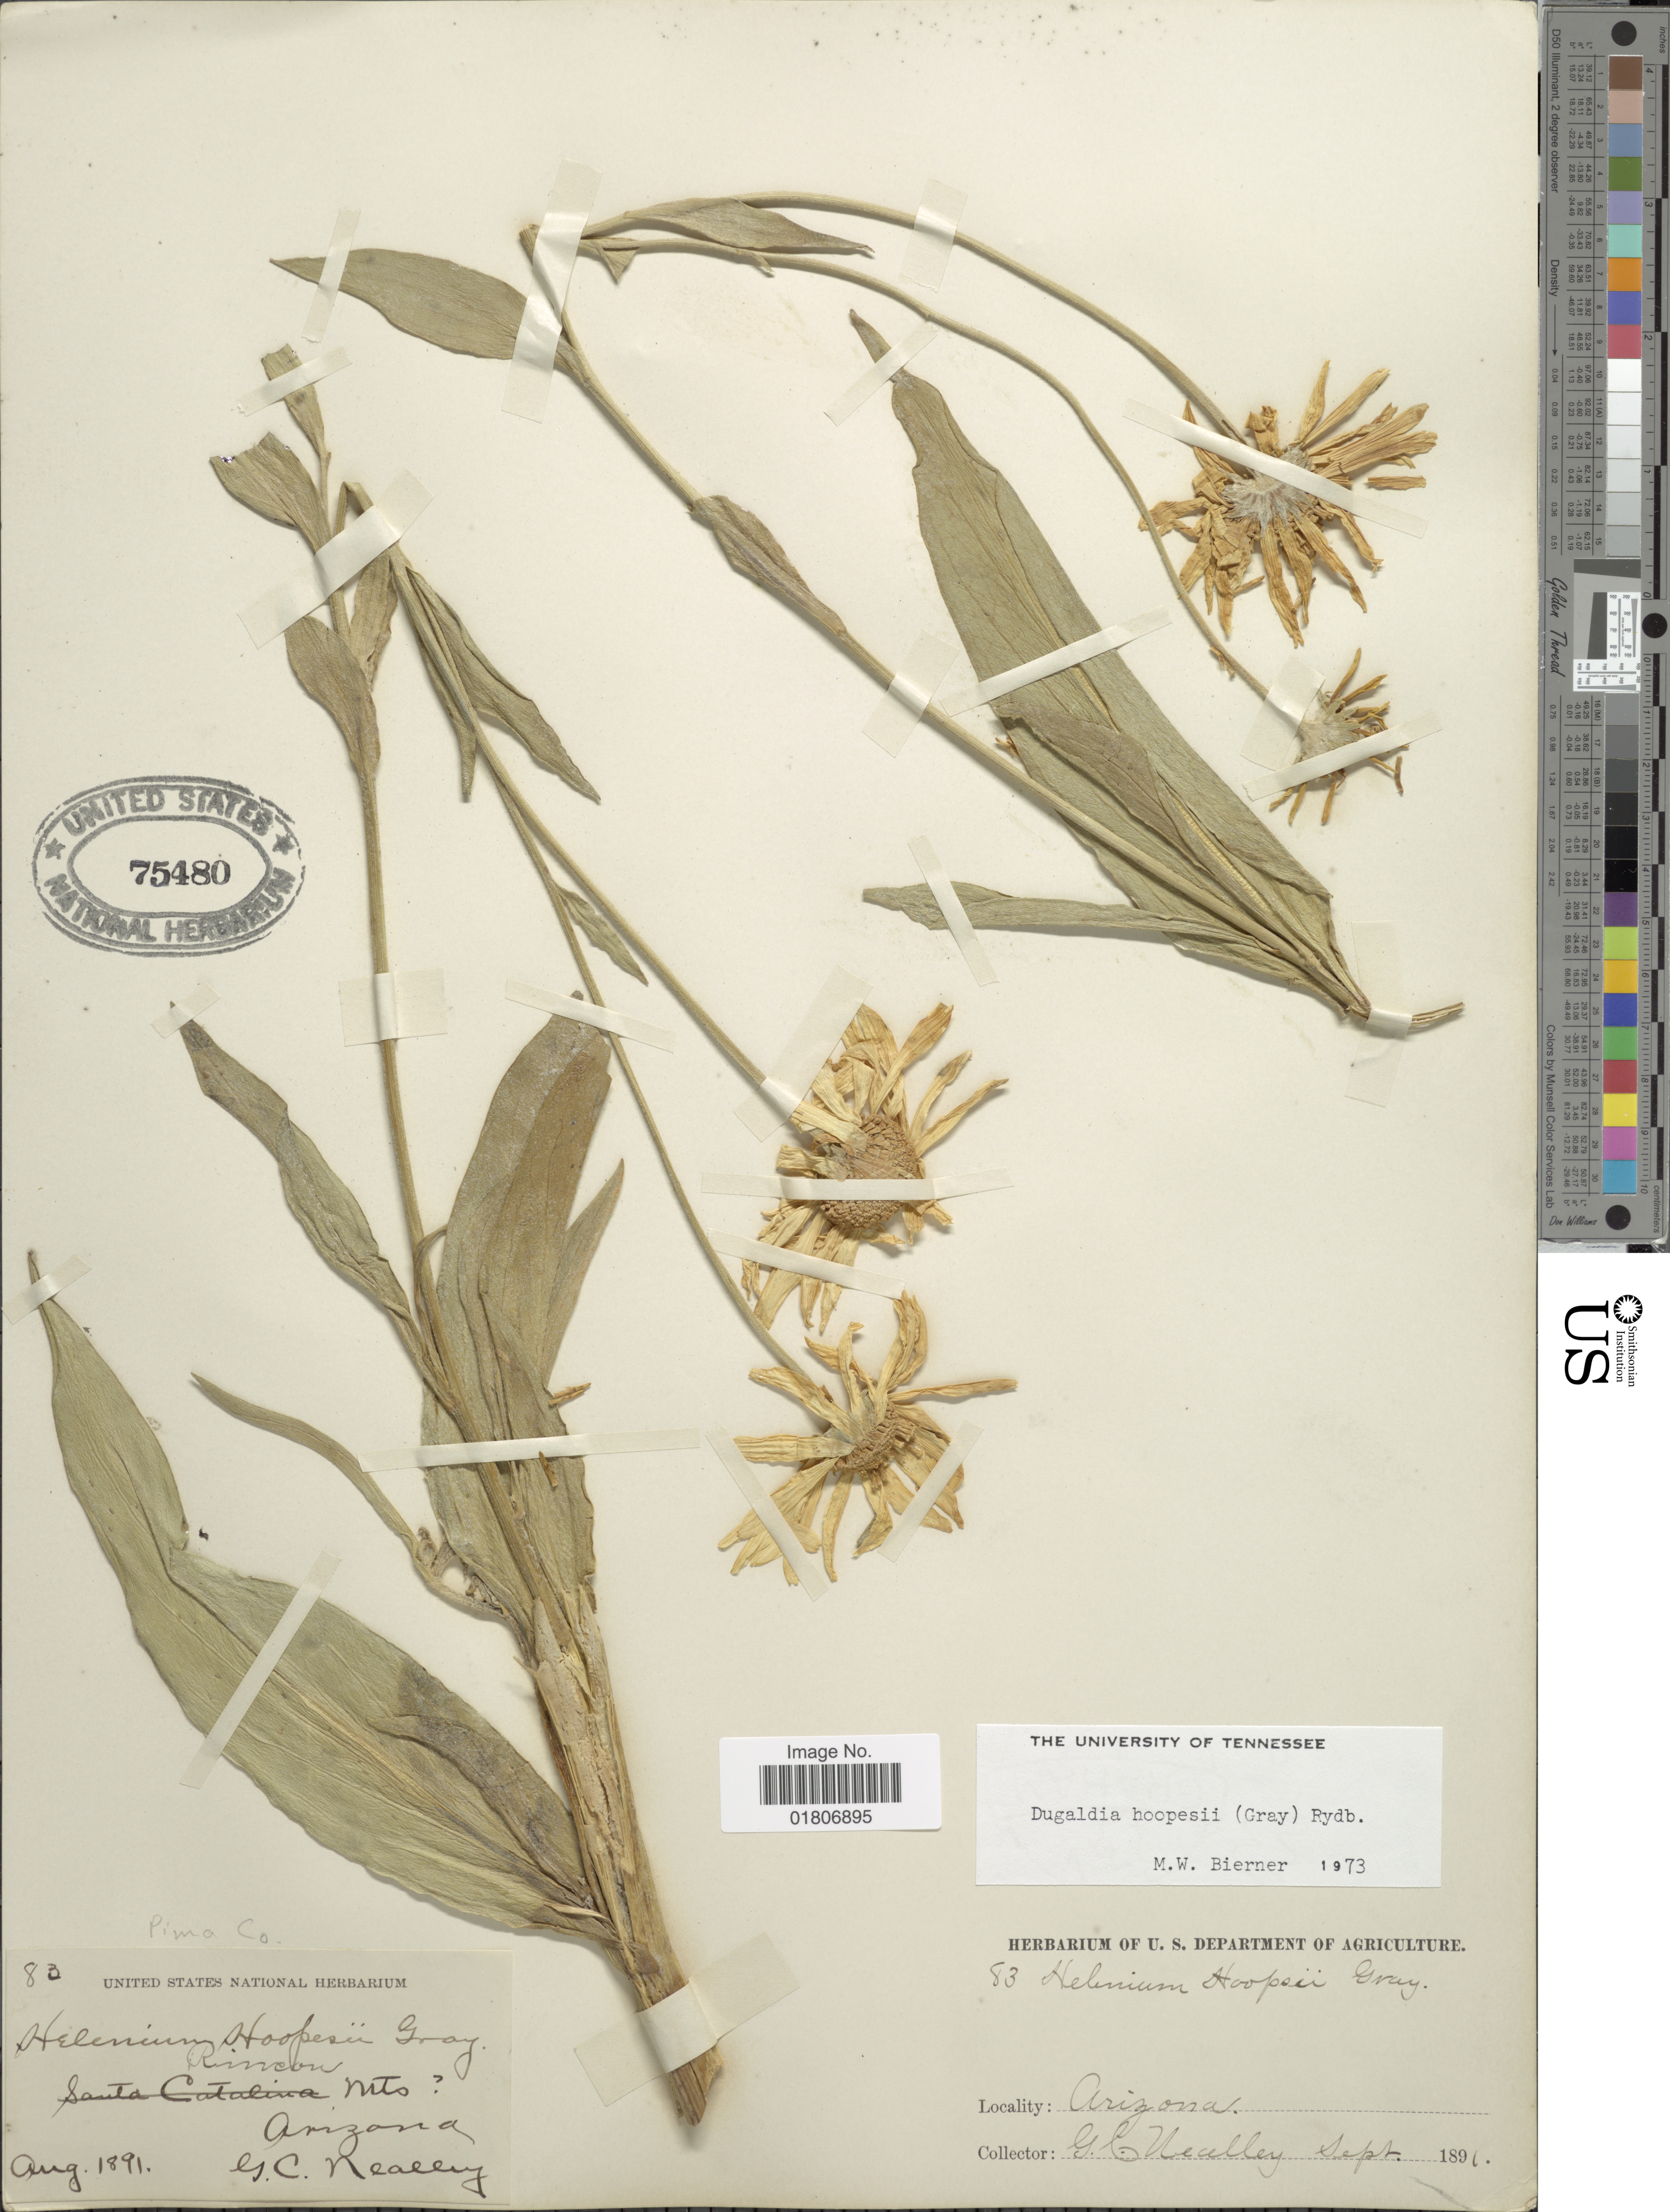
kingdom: Plantae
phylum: Tracheophyta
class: Magnoliopsida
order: Asterales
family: Asteraceae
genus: Dugaldia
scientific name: Dugaldia hoopesii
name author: (A. Gray) Rydb.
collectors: G. C. Nealley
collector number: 83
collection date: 1891-08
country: United States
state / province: Arizona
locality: Pima Co. Rincon Mts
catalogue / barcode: US 75480